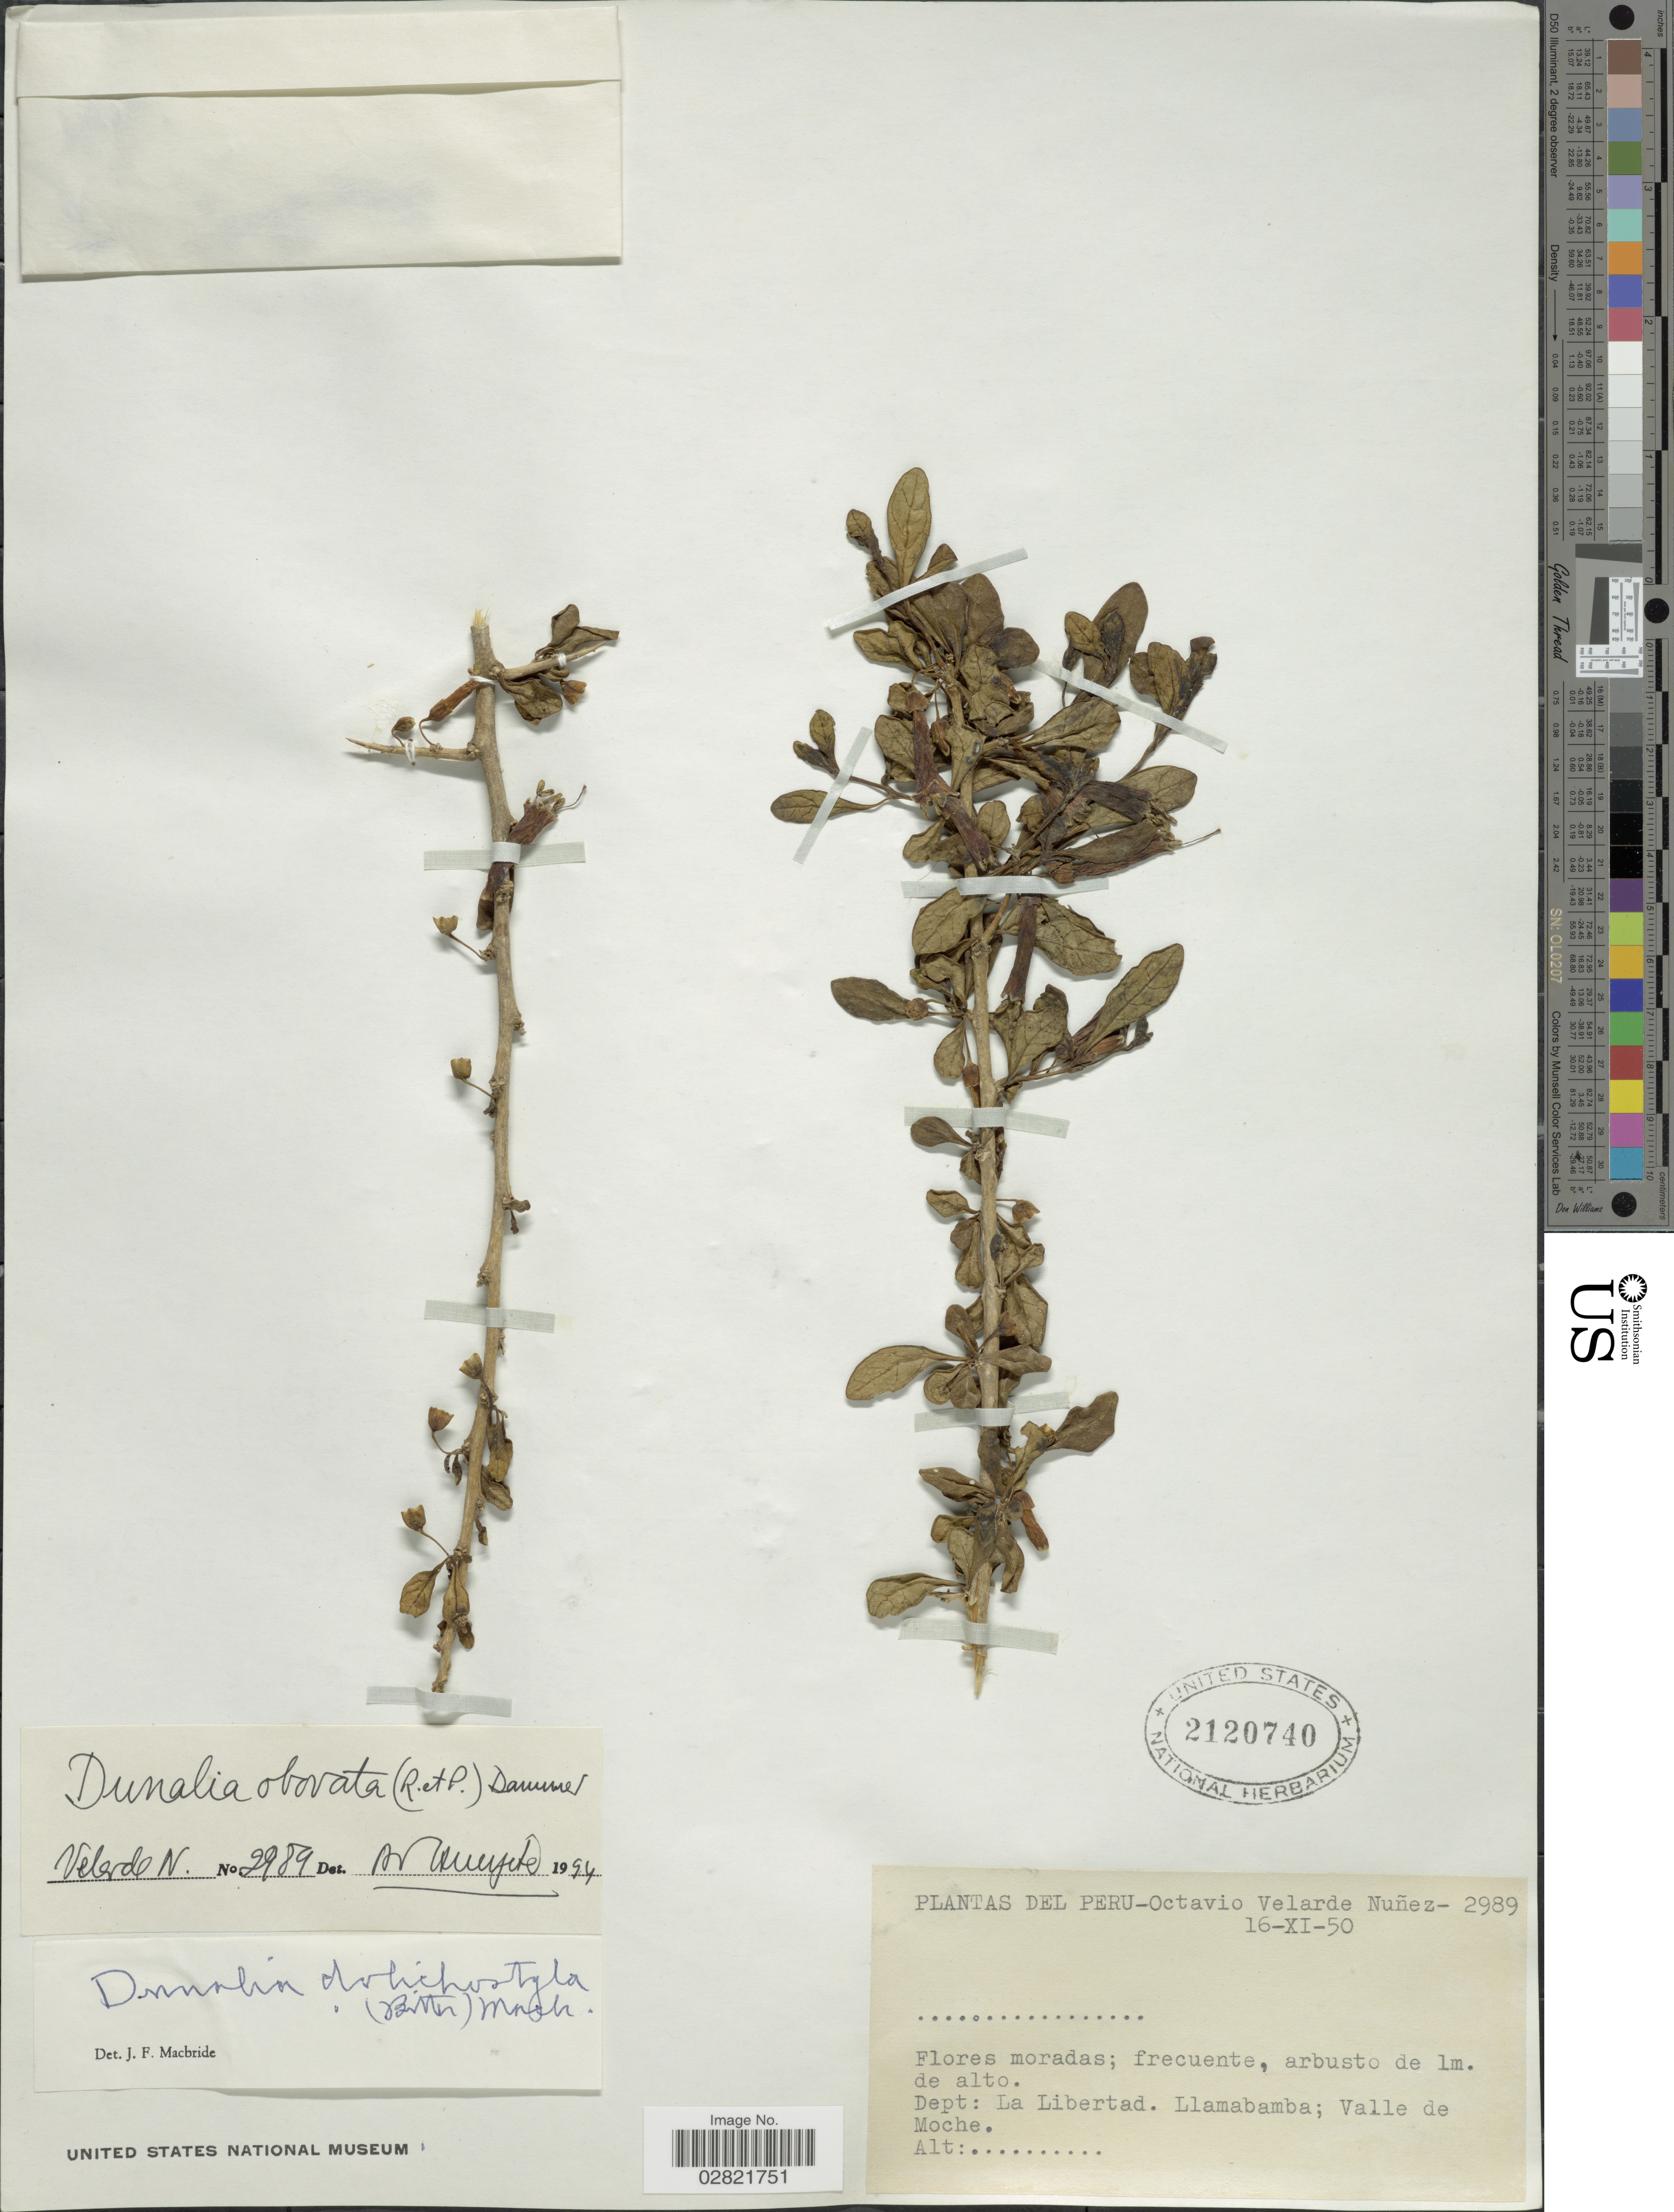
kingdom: Plantae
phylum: Tracheophyta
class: Magnoliopsida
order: Solanales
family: Solanaceae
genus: Dunalia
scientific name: Dunalia obovata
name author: (Ruiz & Pav.) Dammer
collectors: O. Nuñez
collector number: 2989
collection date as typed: Transcribed d/m/y: 16/11/50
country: Peru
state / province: La Libertad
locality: Dept: La Libertad. Llamabamba; Valle de Moche.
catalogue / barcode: US 2120740